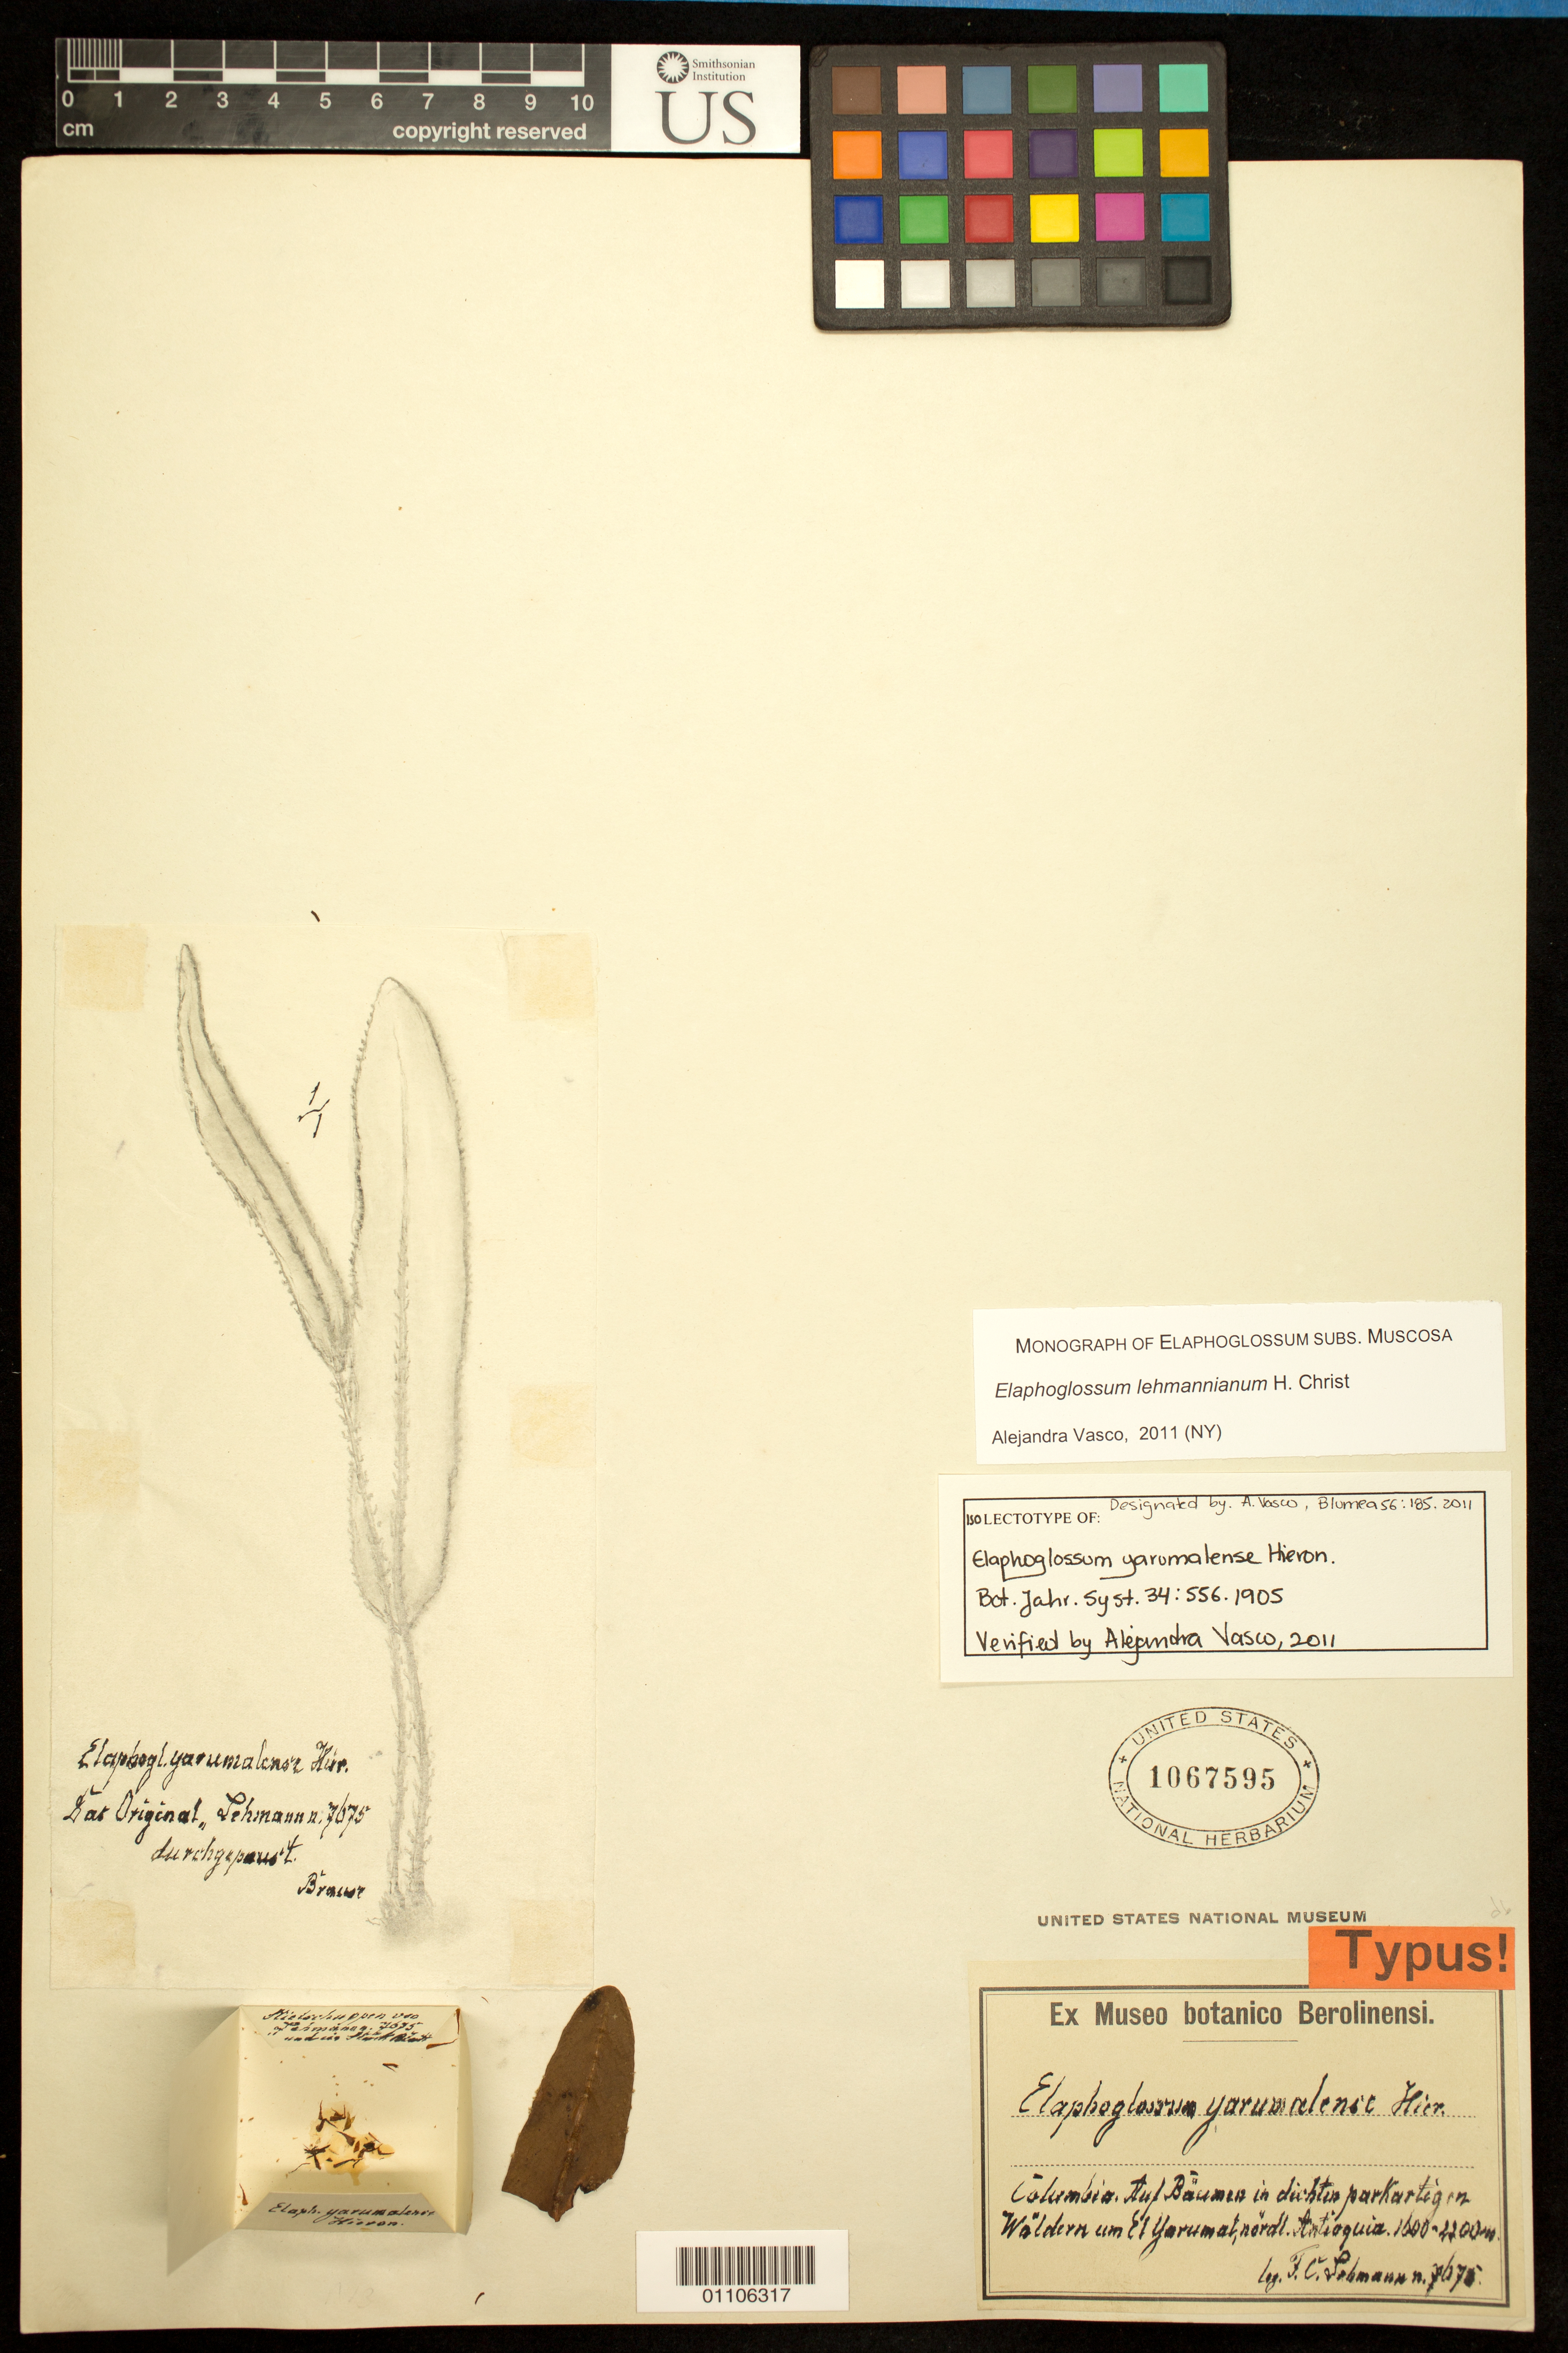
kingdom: Plantae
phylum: Tracheophyta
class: Polypodiopsida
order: Polypodiales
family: Dryopteridaceae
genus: Elaphoglossum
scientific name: Elaphoglossum yarumalense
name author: Hieron.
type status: Isolectotype; Isotype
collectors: F. C. Lehmann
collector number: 7675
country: Colombia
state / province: Antioquia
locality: Near El Yarumal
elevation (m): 1600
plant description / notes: Drawing and fragmentary material of type specimen ex herb. Berlin (?)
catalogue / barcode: US 1067595